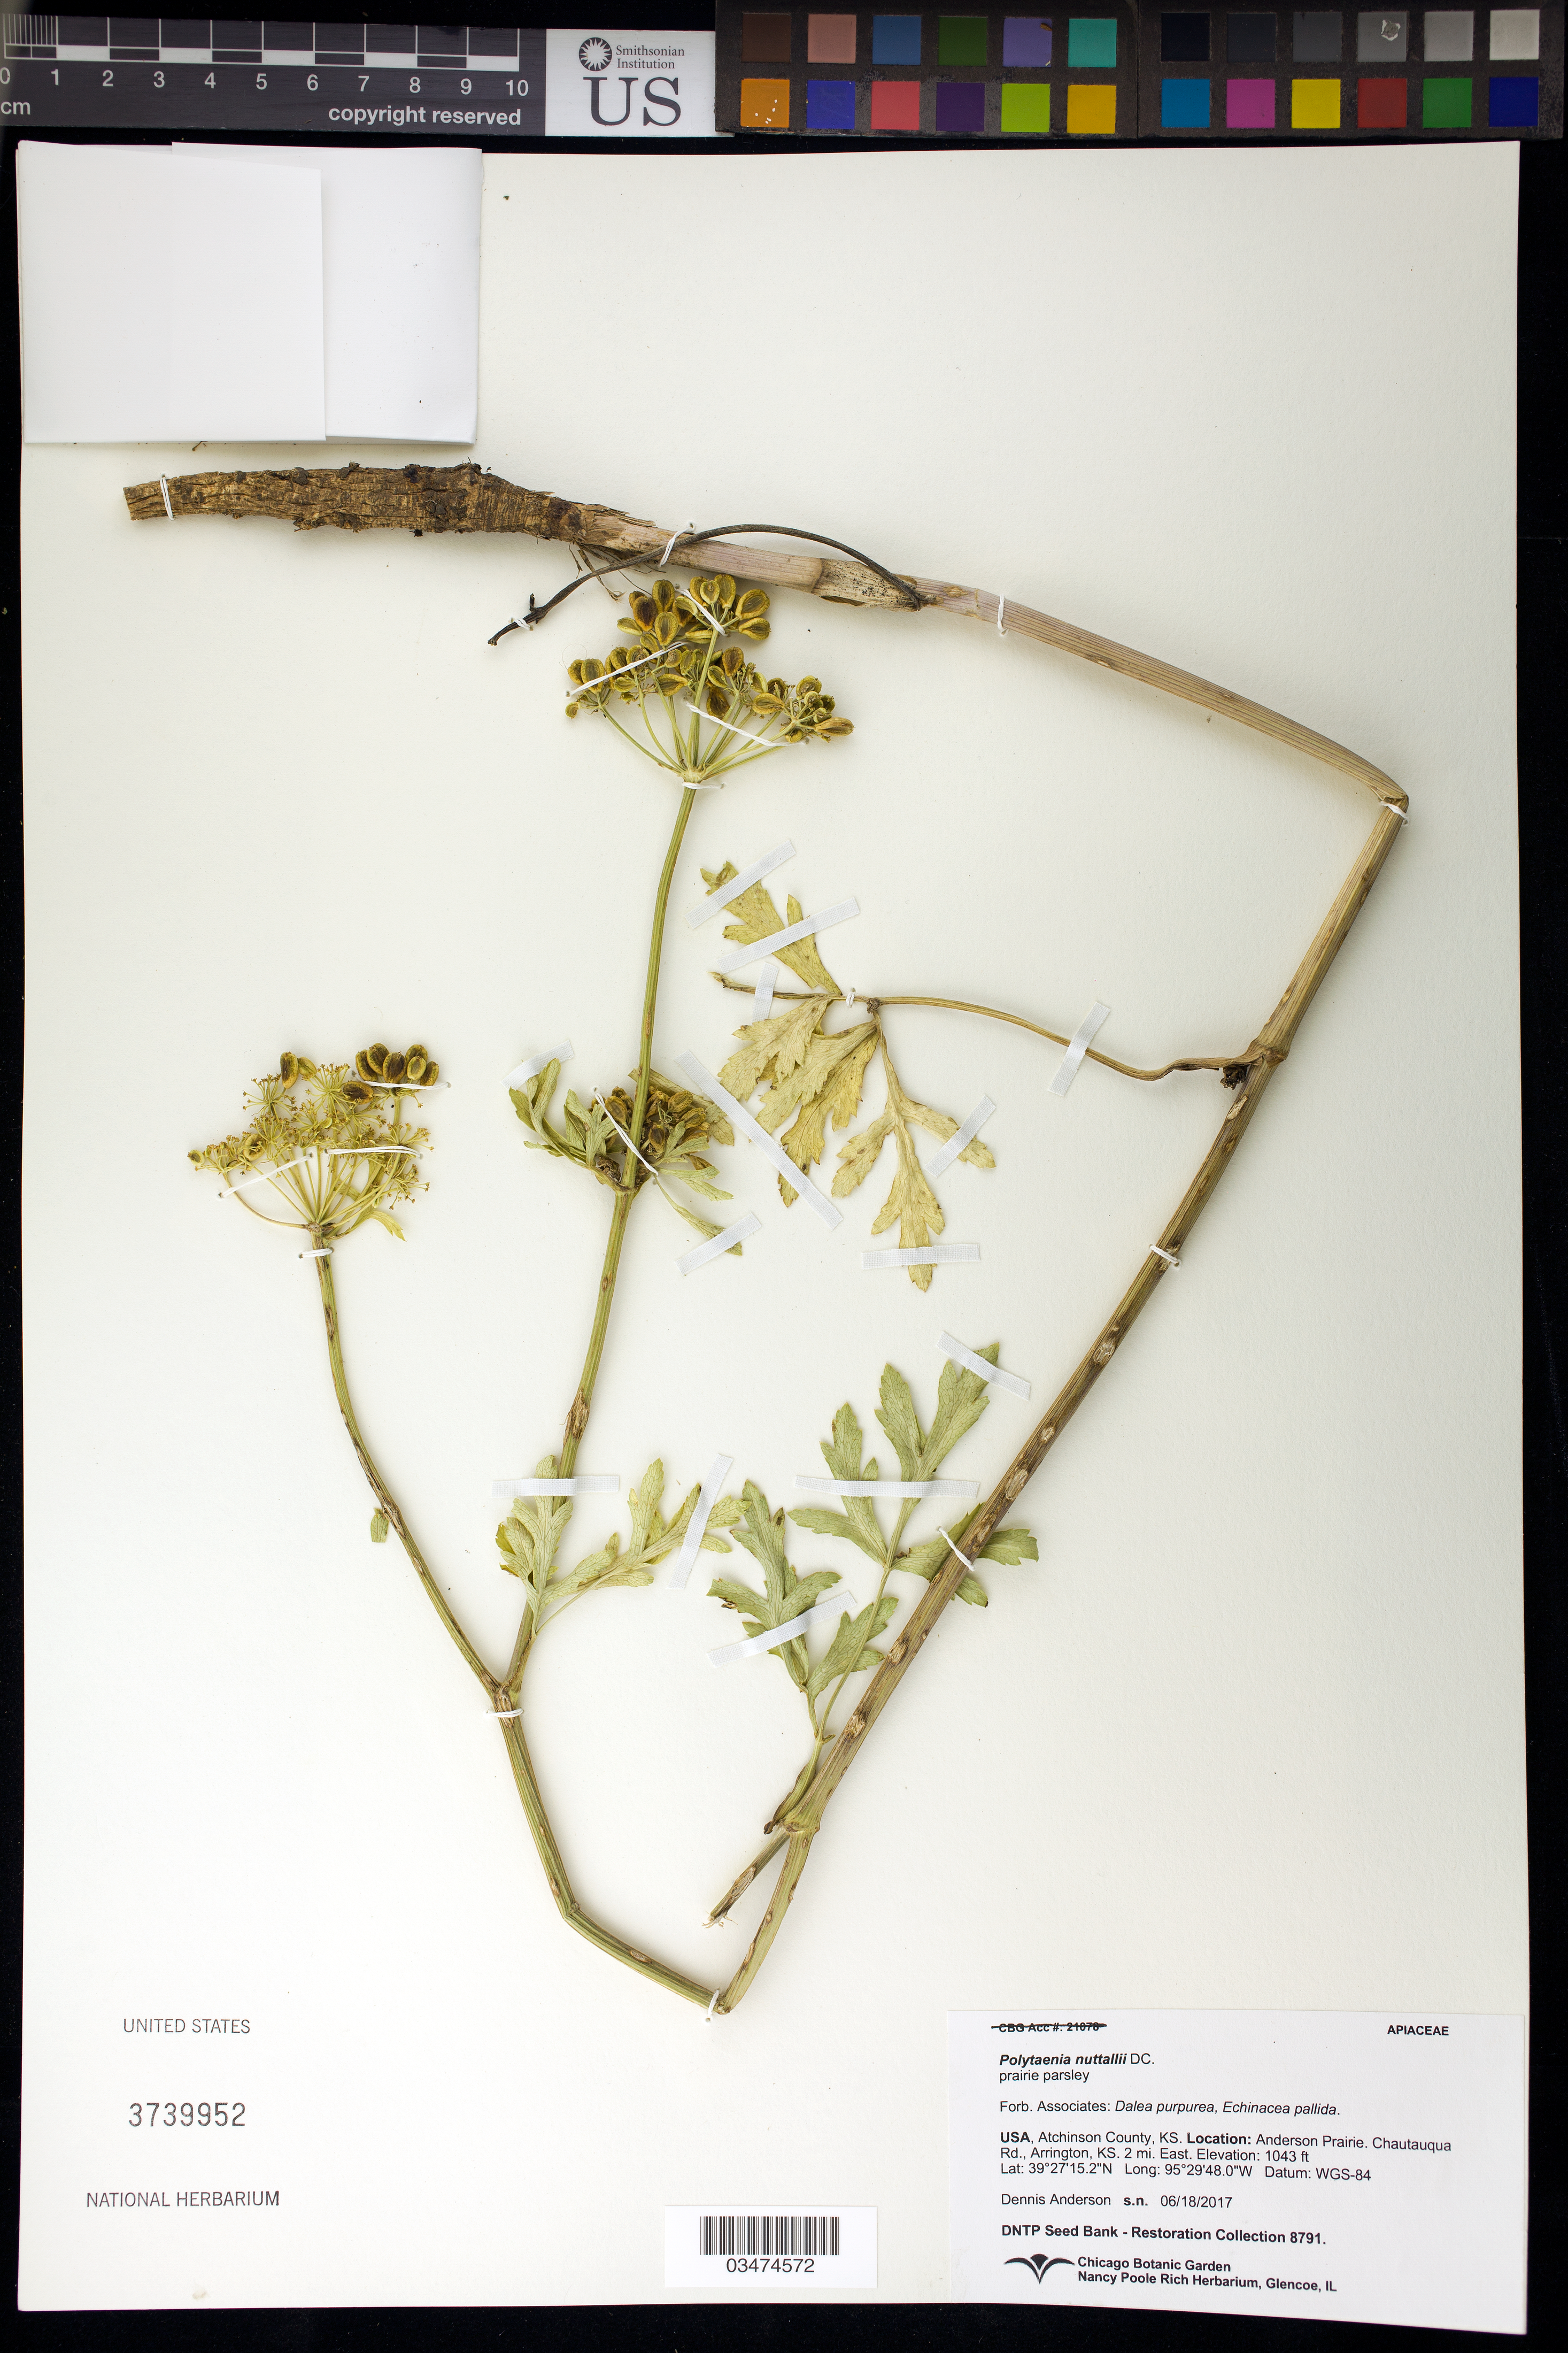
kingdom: Plantae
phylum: Tracheophyta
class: Magnoliopsida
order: Apiales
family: Apiaceae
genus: Polytaenia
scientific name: Polytaenia nuttallii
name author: DC.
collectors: D. E. Anderson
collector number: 8791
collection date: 2017-06-18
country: United States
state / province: Kansas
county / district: Atchison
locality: Anderson Prairie. Chautauqua Rd., Arrington, 2 mi. East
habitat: With Dalea purpurea, Echinacea pallida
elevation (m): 318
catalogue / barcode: US 3739952